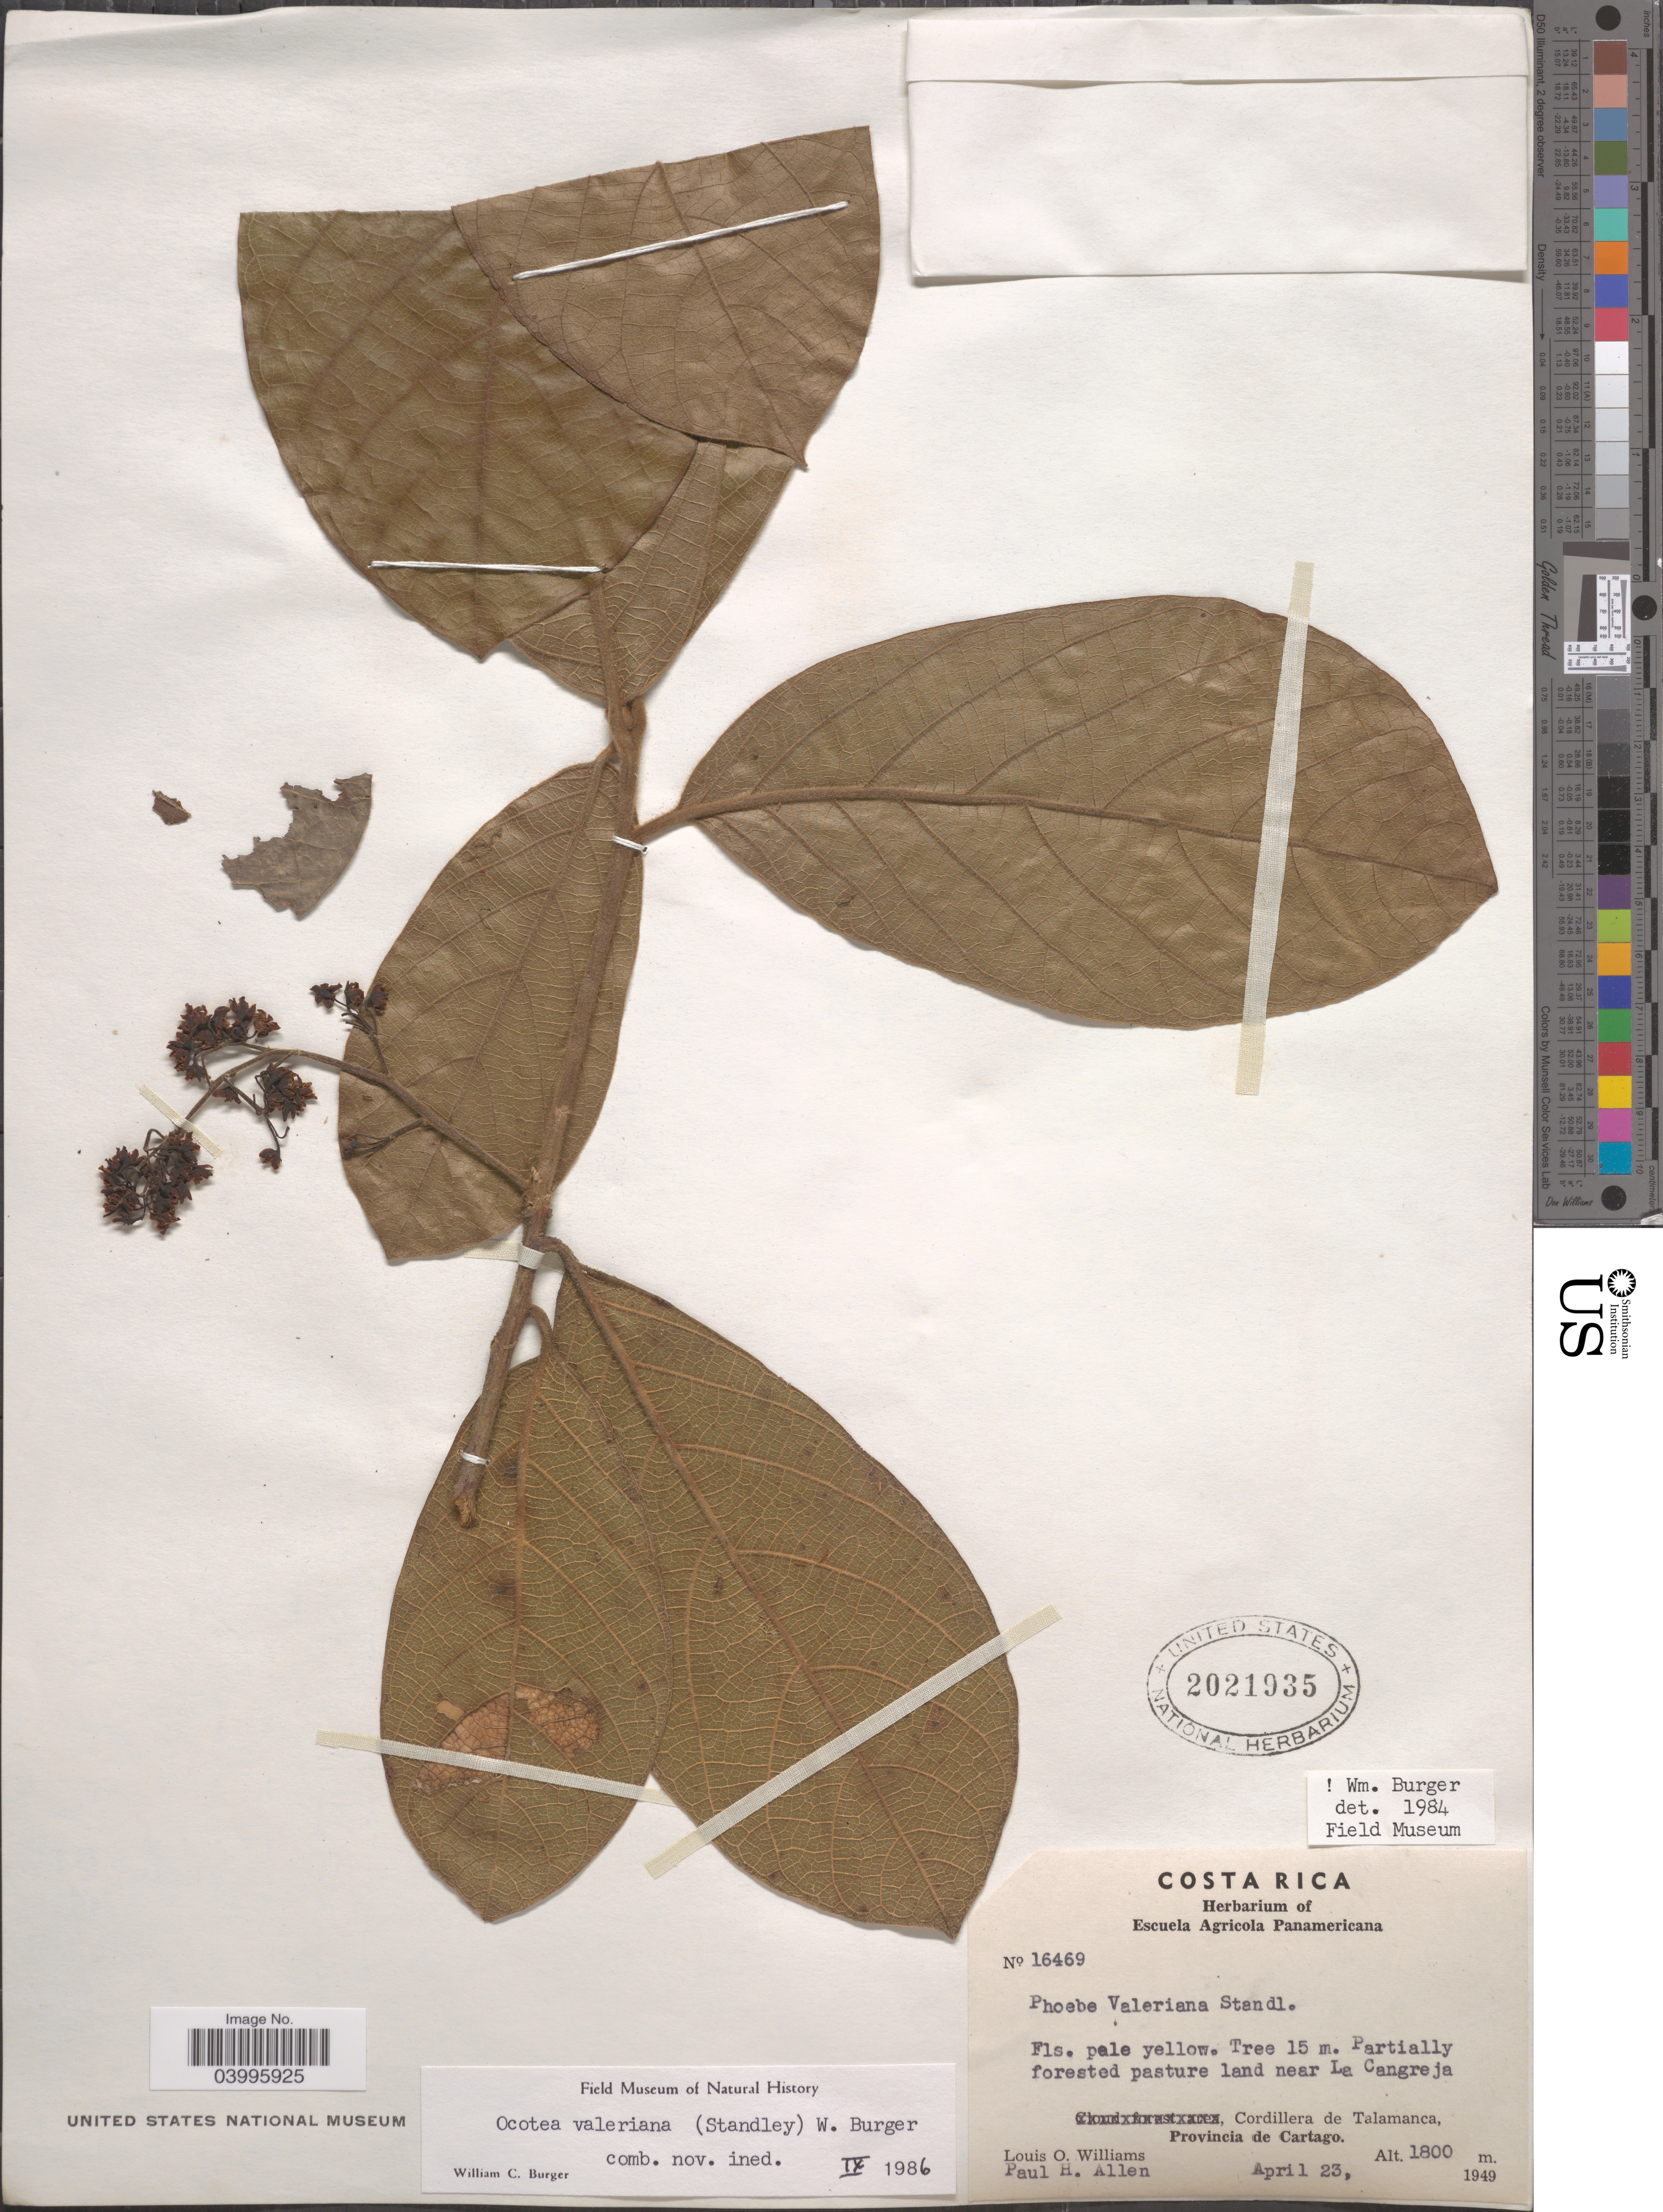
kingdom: Plantae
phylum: Tracheophyta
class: Magnoliopsida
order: Laurales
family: Lauraceae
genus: Ocotea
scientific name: Ocotea valeriana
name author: (Standl.) W.C. Burger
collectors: L. O. Williams & P. H. Allen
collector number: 16469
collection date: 1949-04-23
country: Costa Rica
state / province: Cartago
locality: Partially forested pasture land near la Cangreja. Cordillera de Talamanca.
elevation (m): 1800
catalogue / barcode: US 2021935